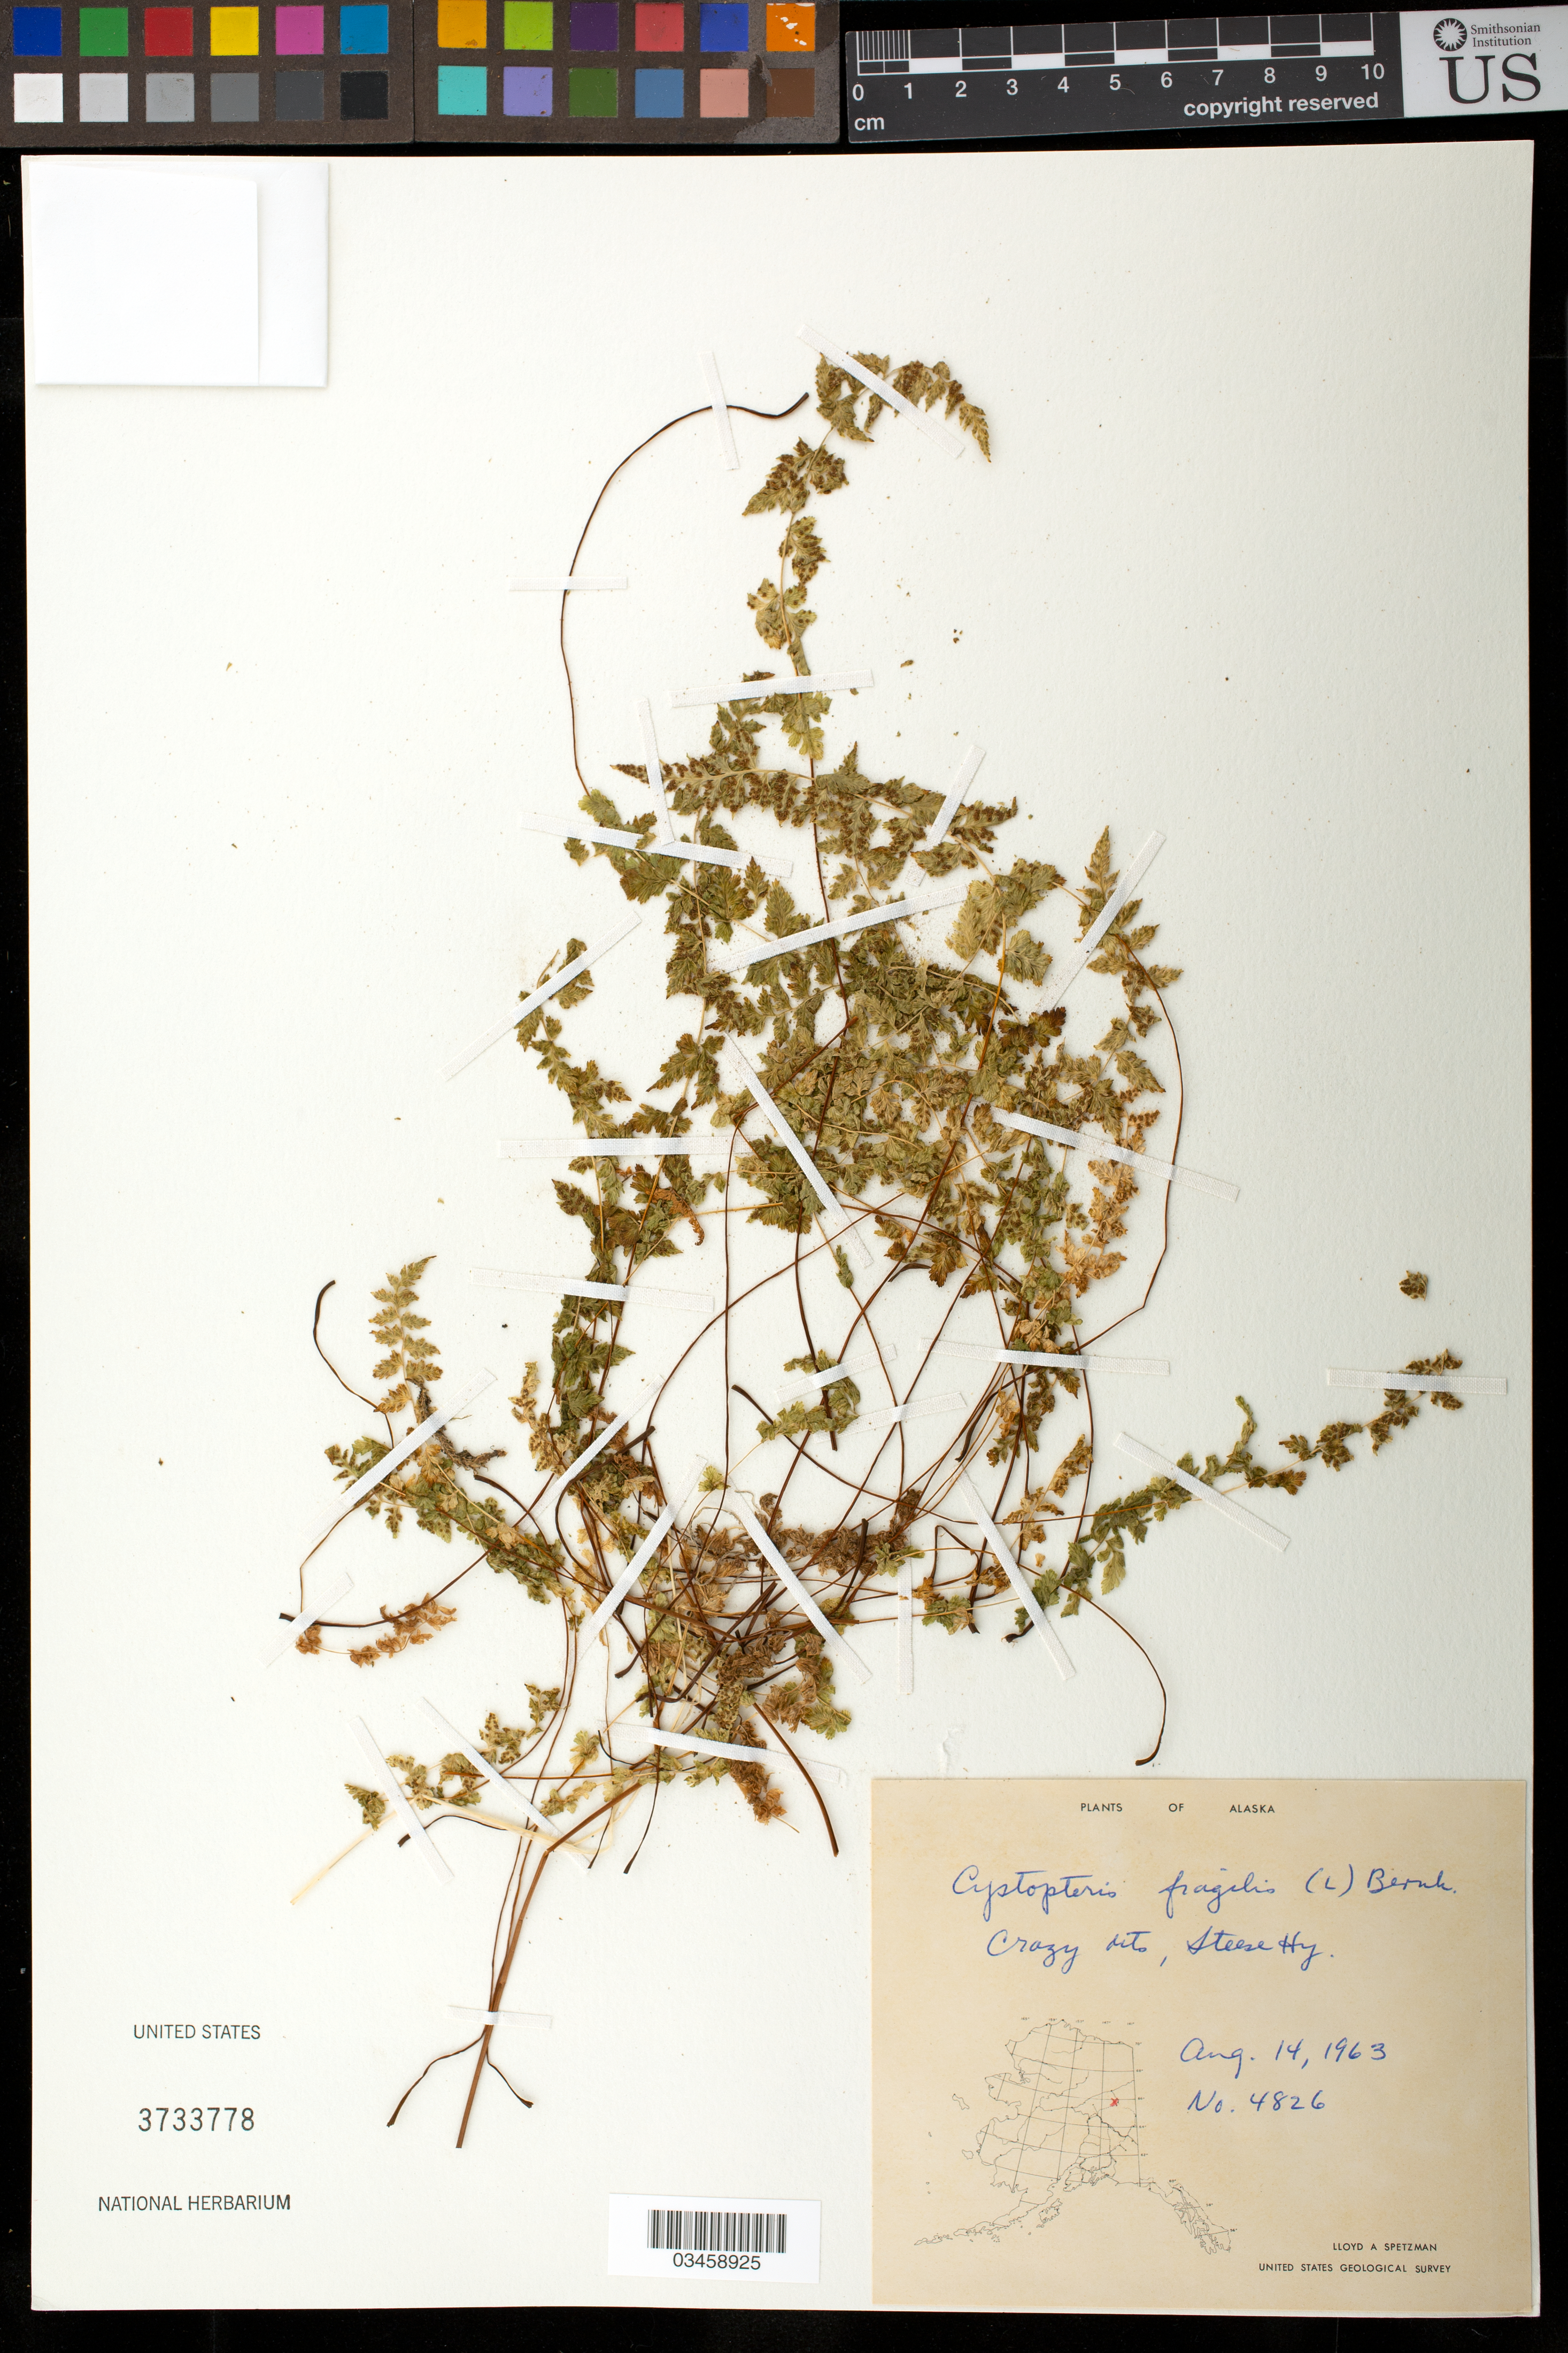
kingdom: Plantae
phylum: Tracheophyta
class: Polypodiopsida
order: Polypodiales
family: Cystopteridaceae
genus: Cystopteris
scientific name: Cystopteris fragilis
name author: (L.) Bernh.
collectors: L. Spetzman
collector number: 4826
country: United States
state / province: Alaska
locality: Crazy Mts. near Steese Highway.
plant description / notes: OR # 231032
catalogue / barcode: US 3733778